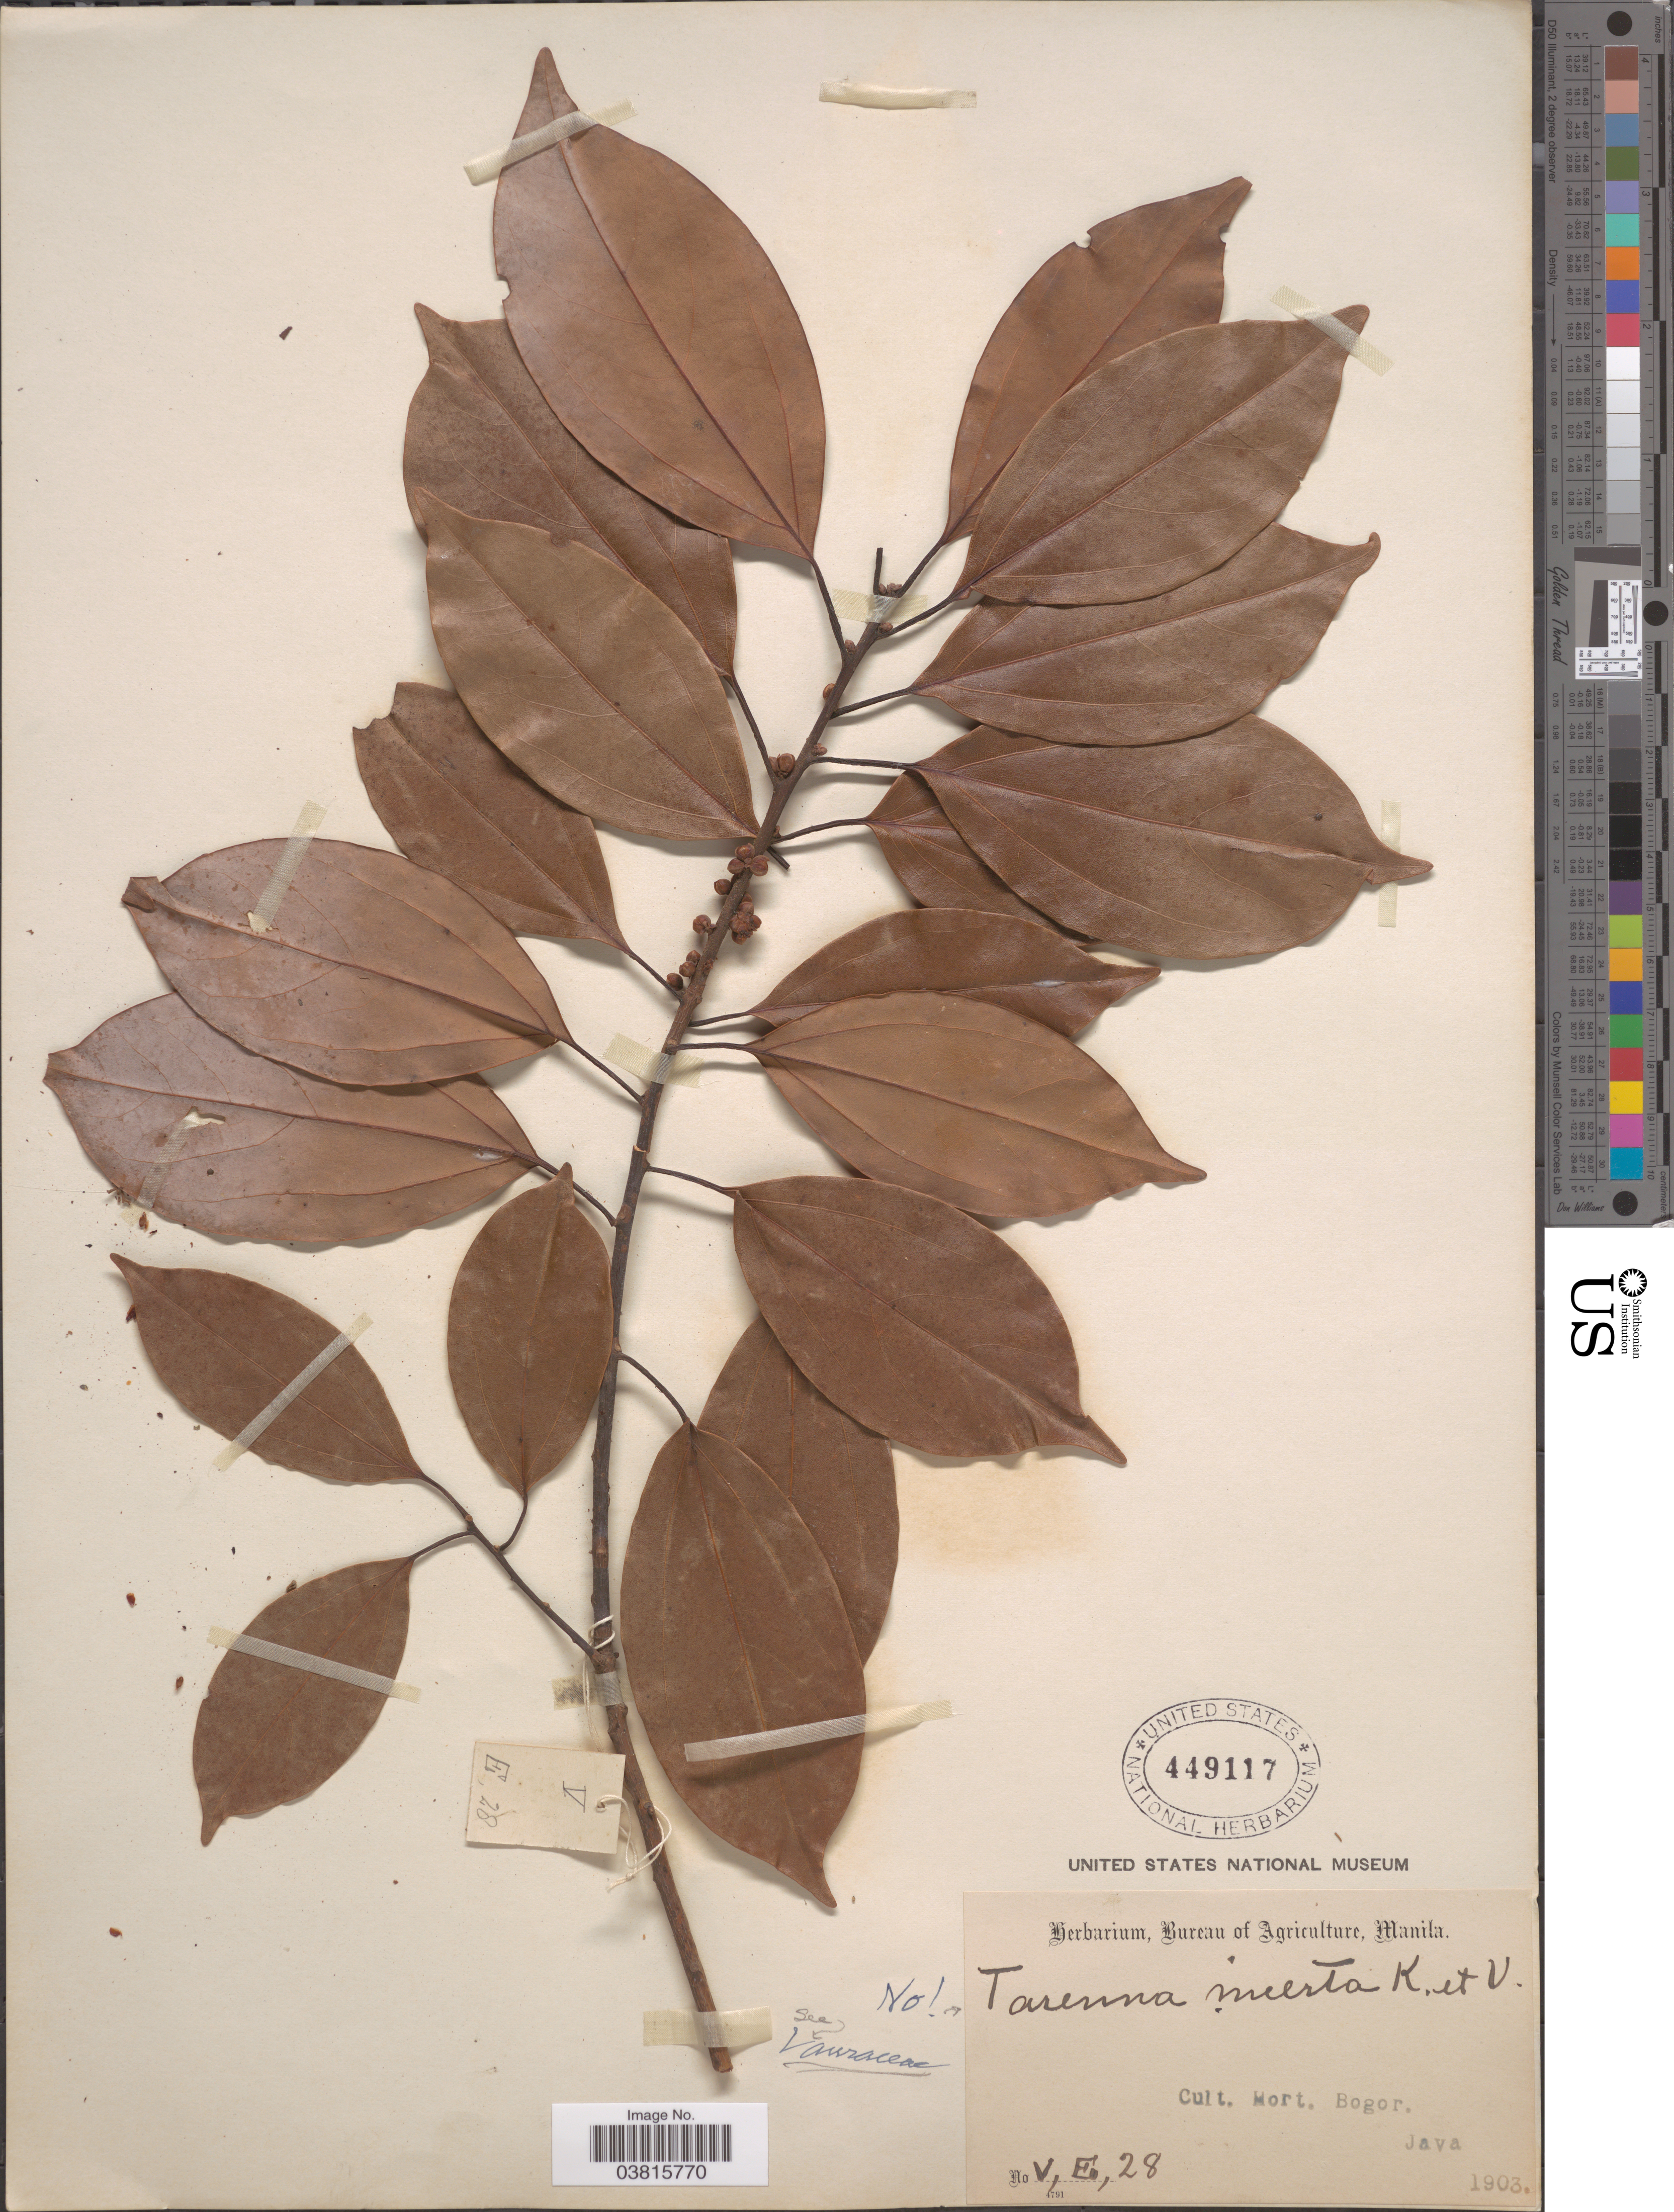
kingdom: Plantae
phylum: Tracheophyta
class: Magnoliopsida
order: Laurales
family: Lauraceae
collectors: Ex herb. Bureau of Agriculture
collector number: V,E,28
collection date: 1903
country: Indonesia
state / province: Java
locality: Hort. Bogor.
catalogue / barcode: US 449117